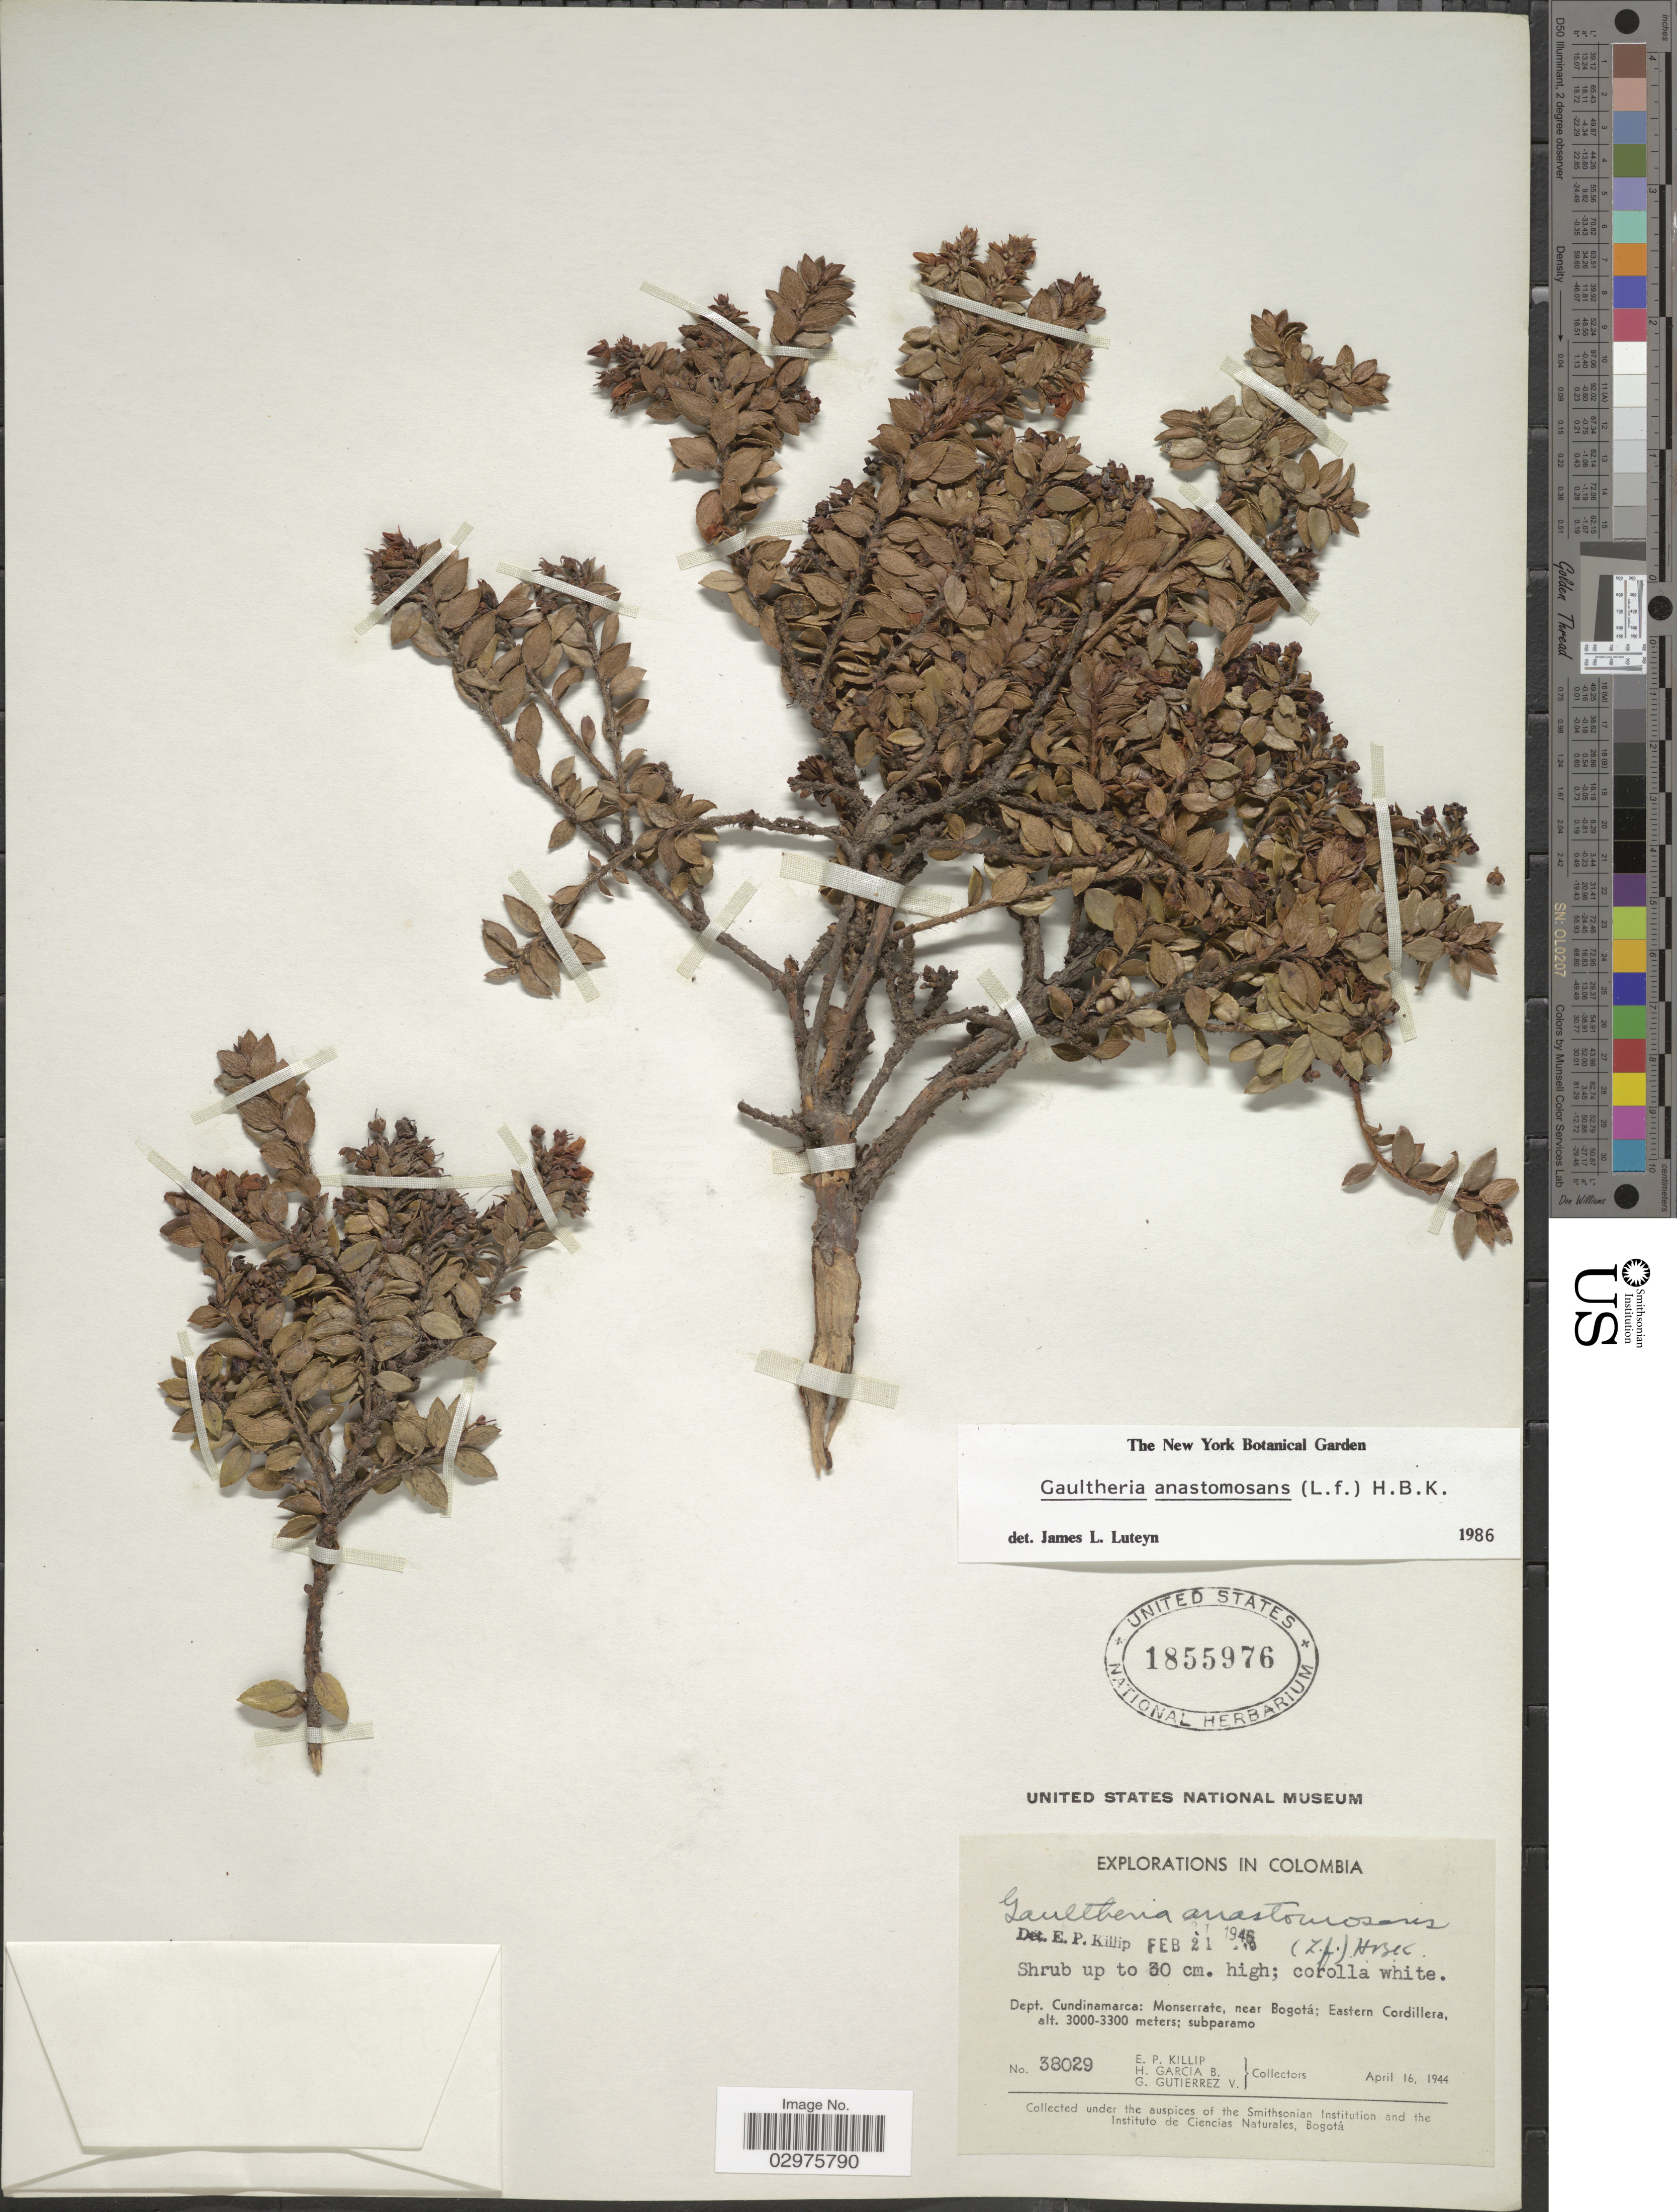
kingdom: Plantae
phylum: Tracheophyta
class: Magnoliopsida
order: Ericales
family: Ericaceae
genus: Gaultheria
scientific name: Gaultheria anastomosans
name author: (L. f.) Kunth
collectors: E. P. Killip, H. García B. & G. Gutiérrez V.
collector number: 38029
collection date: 1944-04-16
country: Colombia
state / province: Cundinamarca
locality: Dept. Cundinamarca: Monserrate, near Bogotá; Eastern Cordillera.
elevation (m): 3000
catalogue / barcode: US 1855976